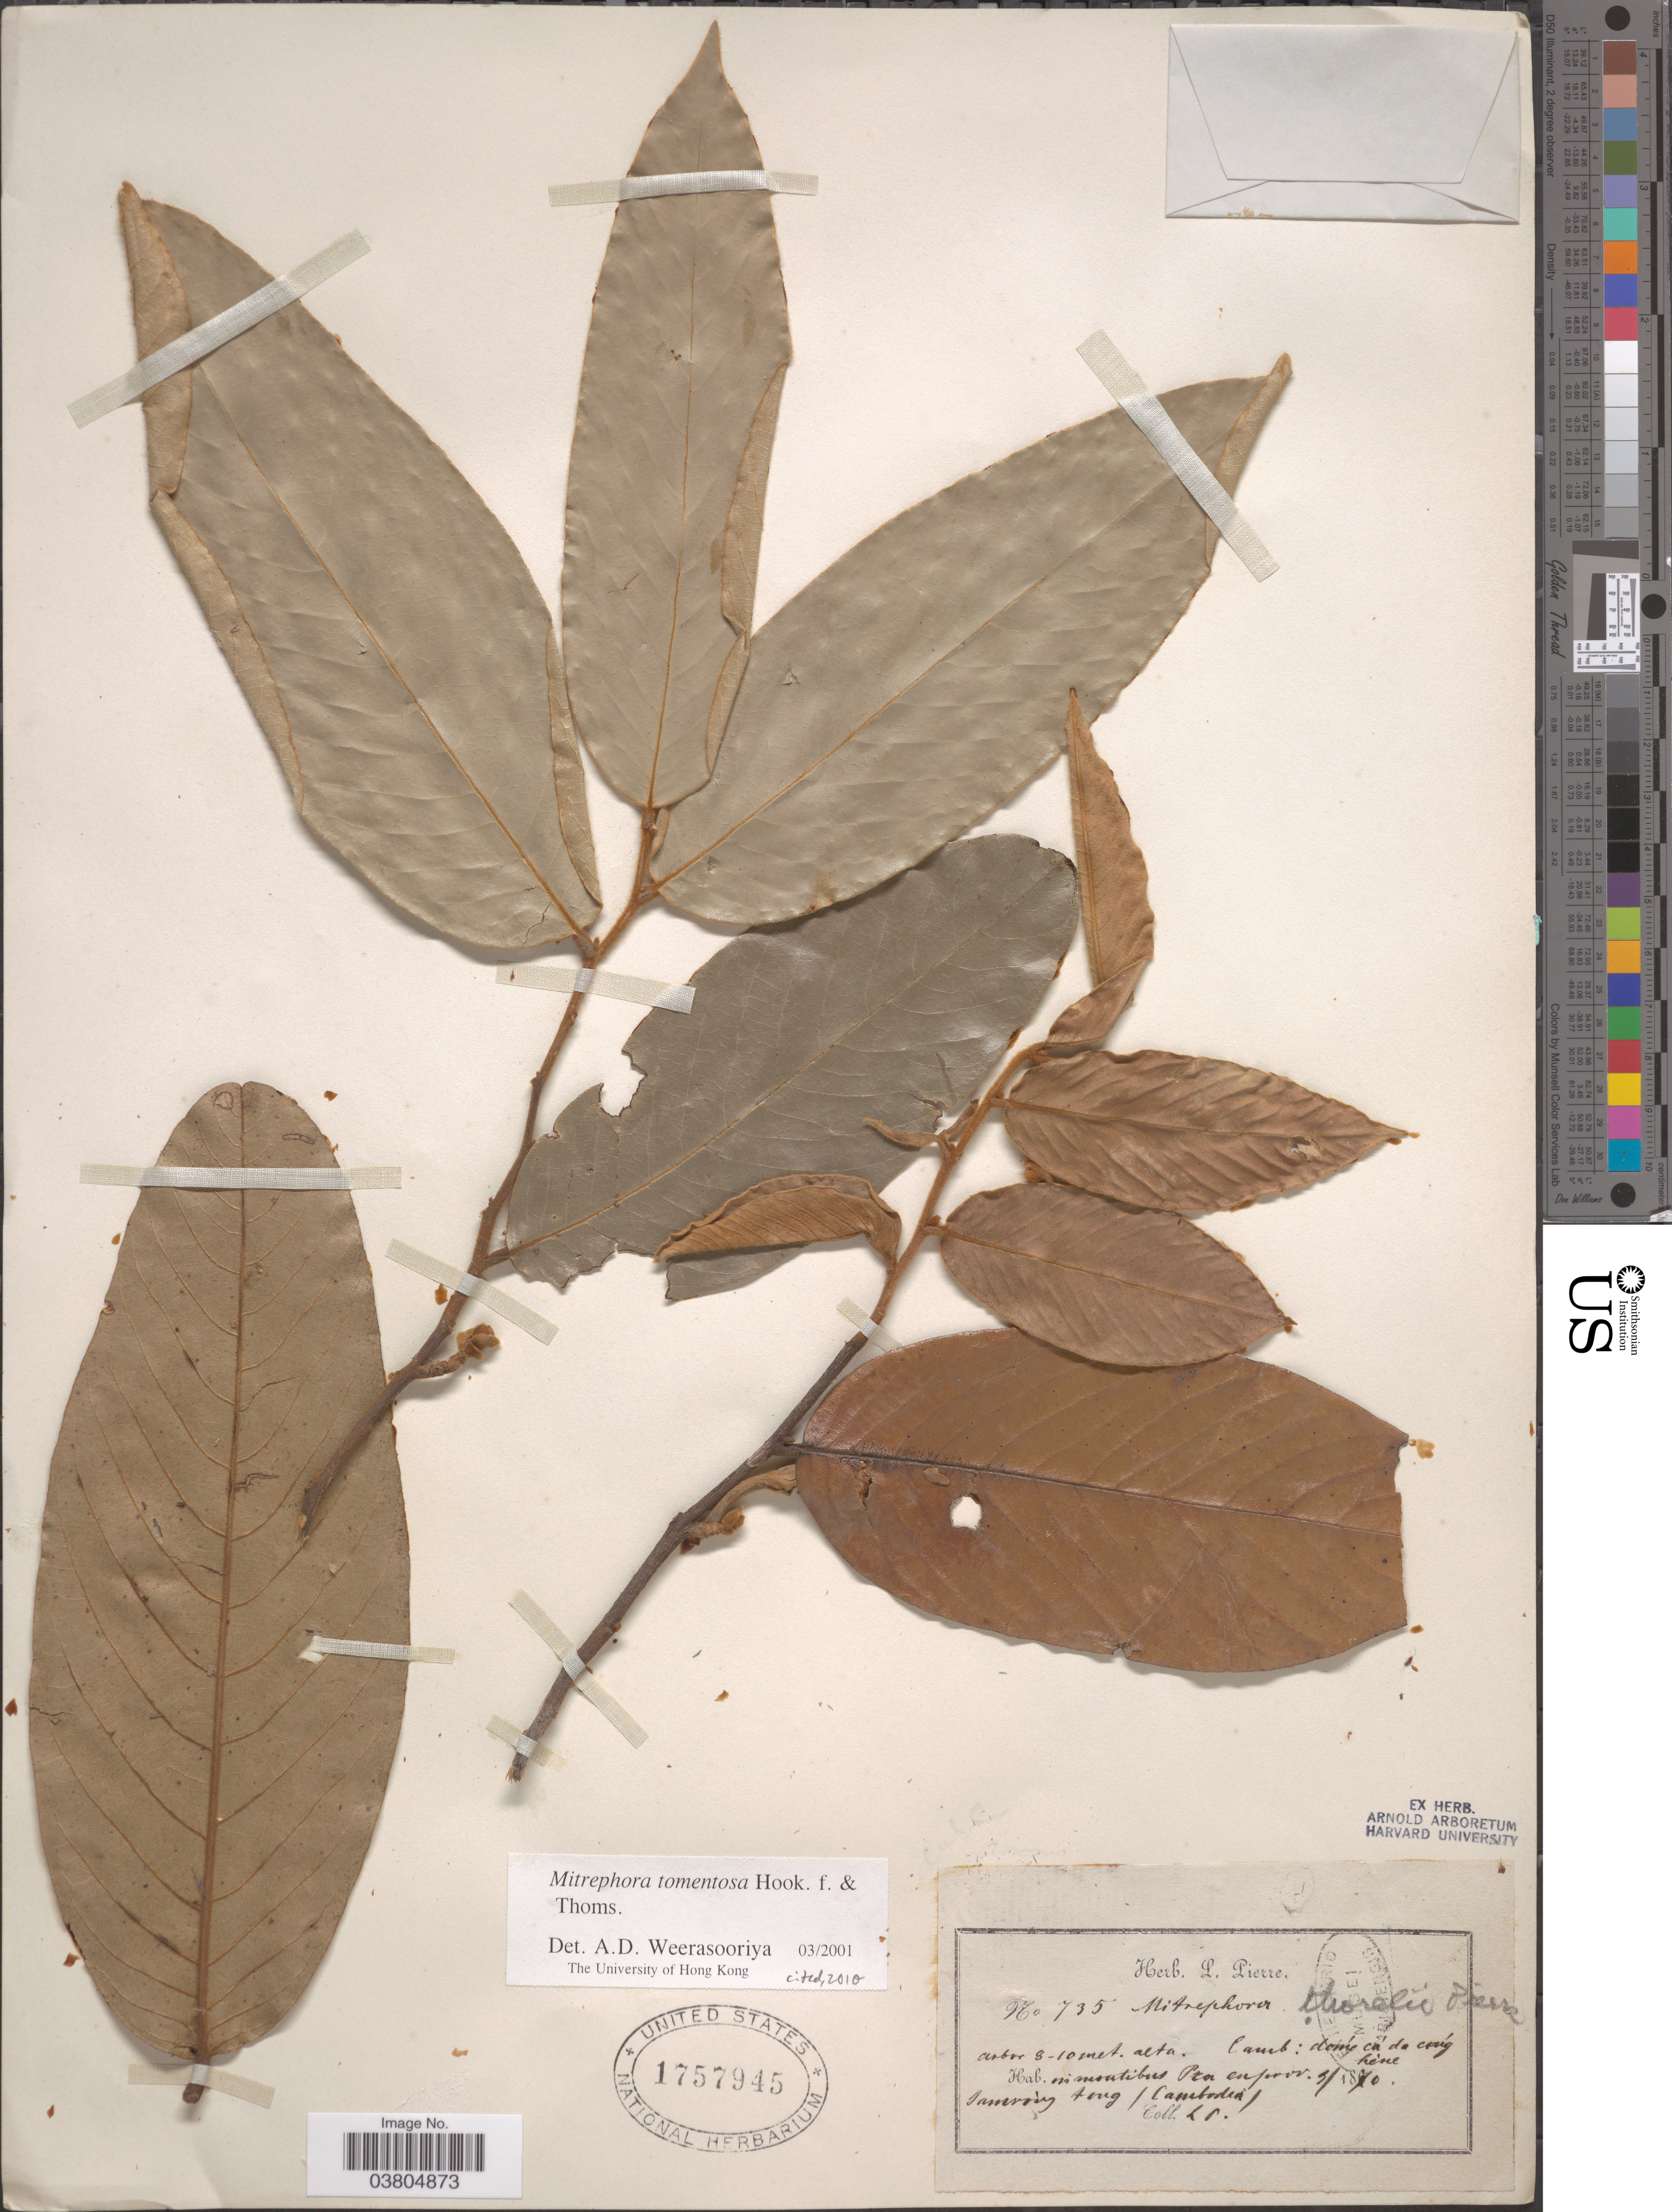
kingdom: Plantae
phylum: Tracheophyta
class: Magnoliopsida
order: Magnoliales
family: Annonaceae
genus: Mitrephora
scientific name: Mitrephora tomentosa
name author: Hook. f. & Thoms.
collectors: L. Pierre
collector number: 735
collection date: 1870-05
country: Cambodia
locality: In montibus Prov in prov. Samrong tong. [interpreted]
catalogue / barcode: US 1757945